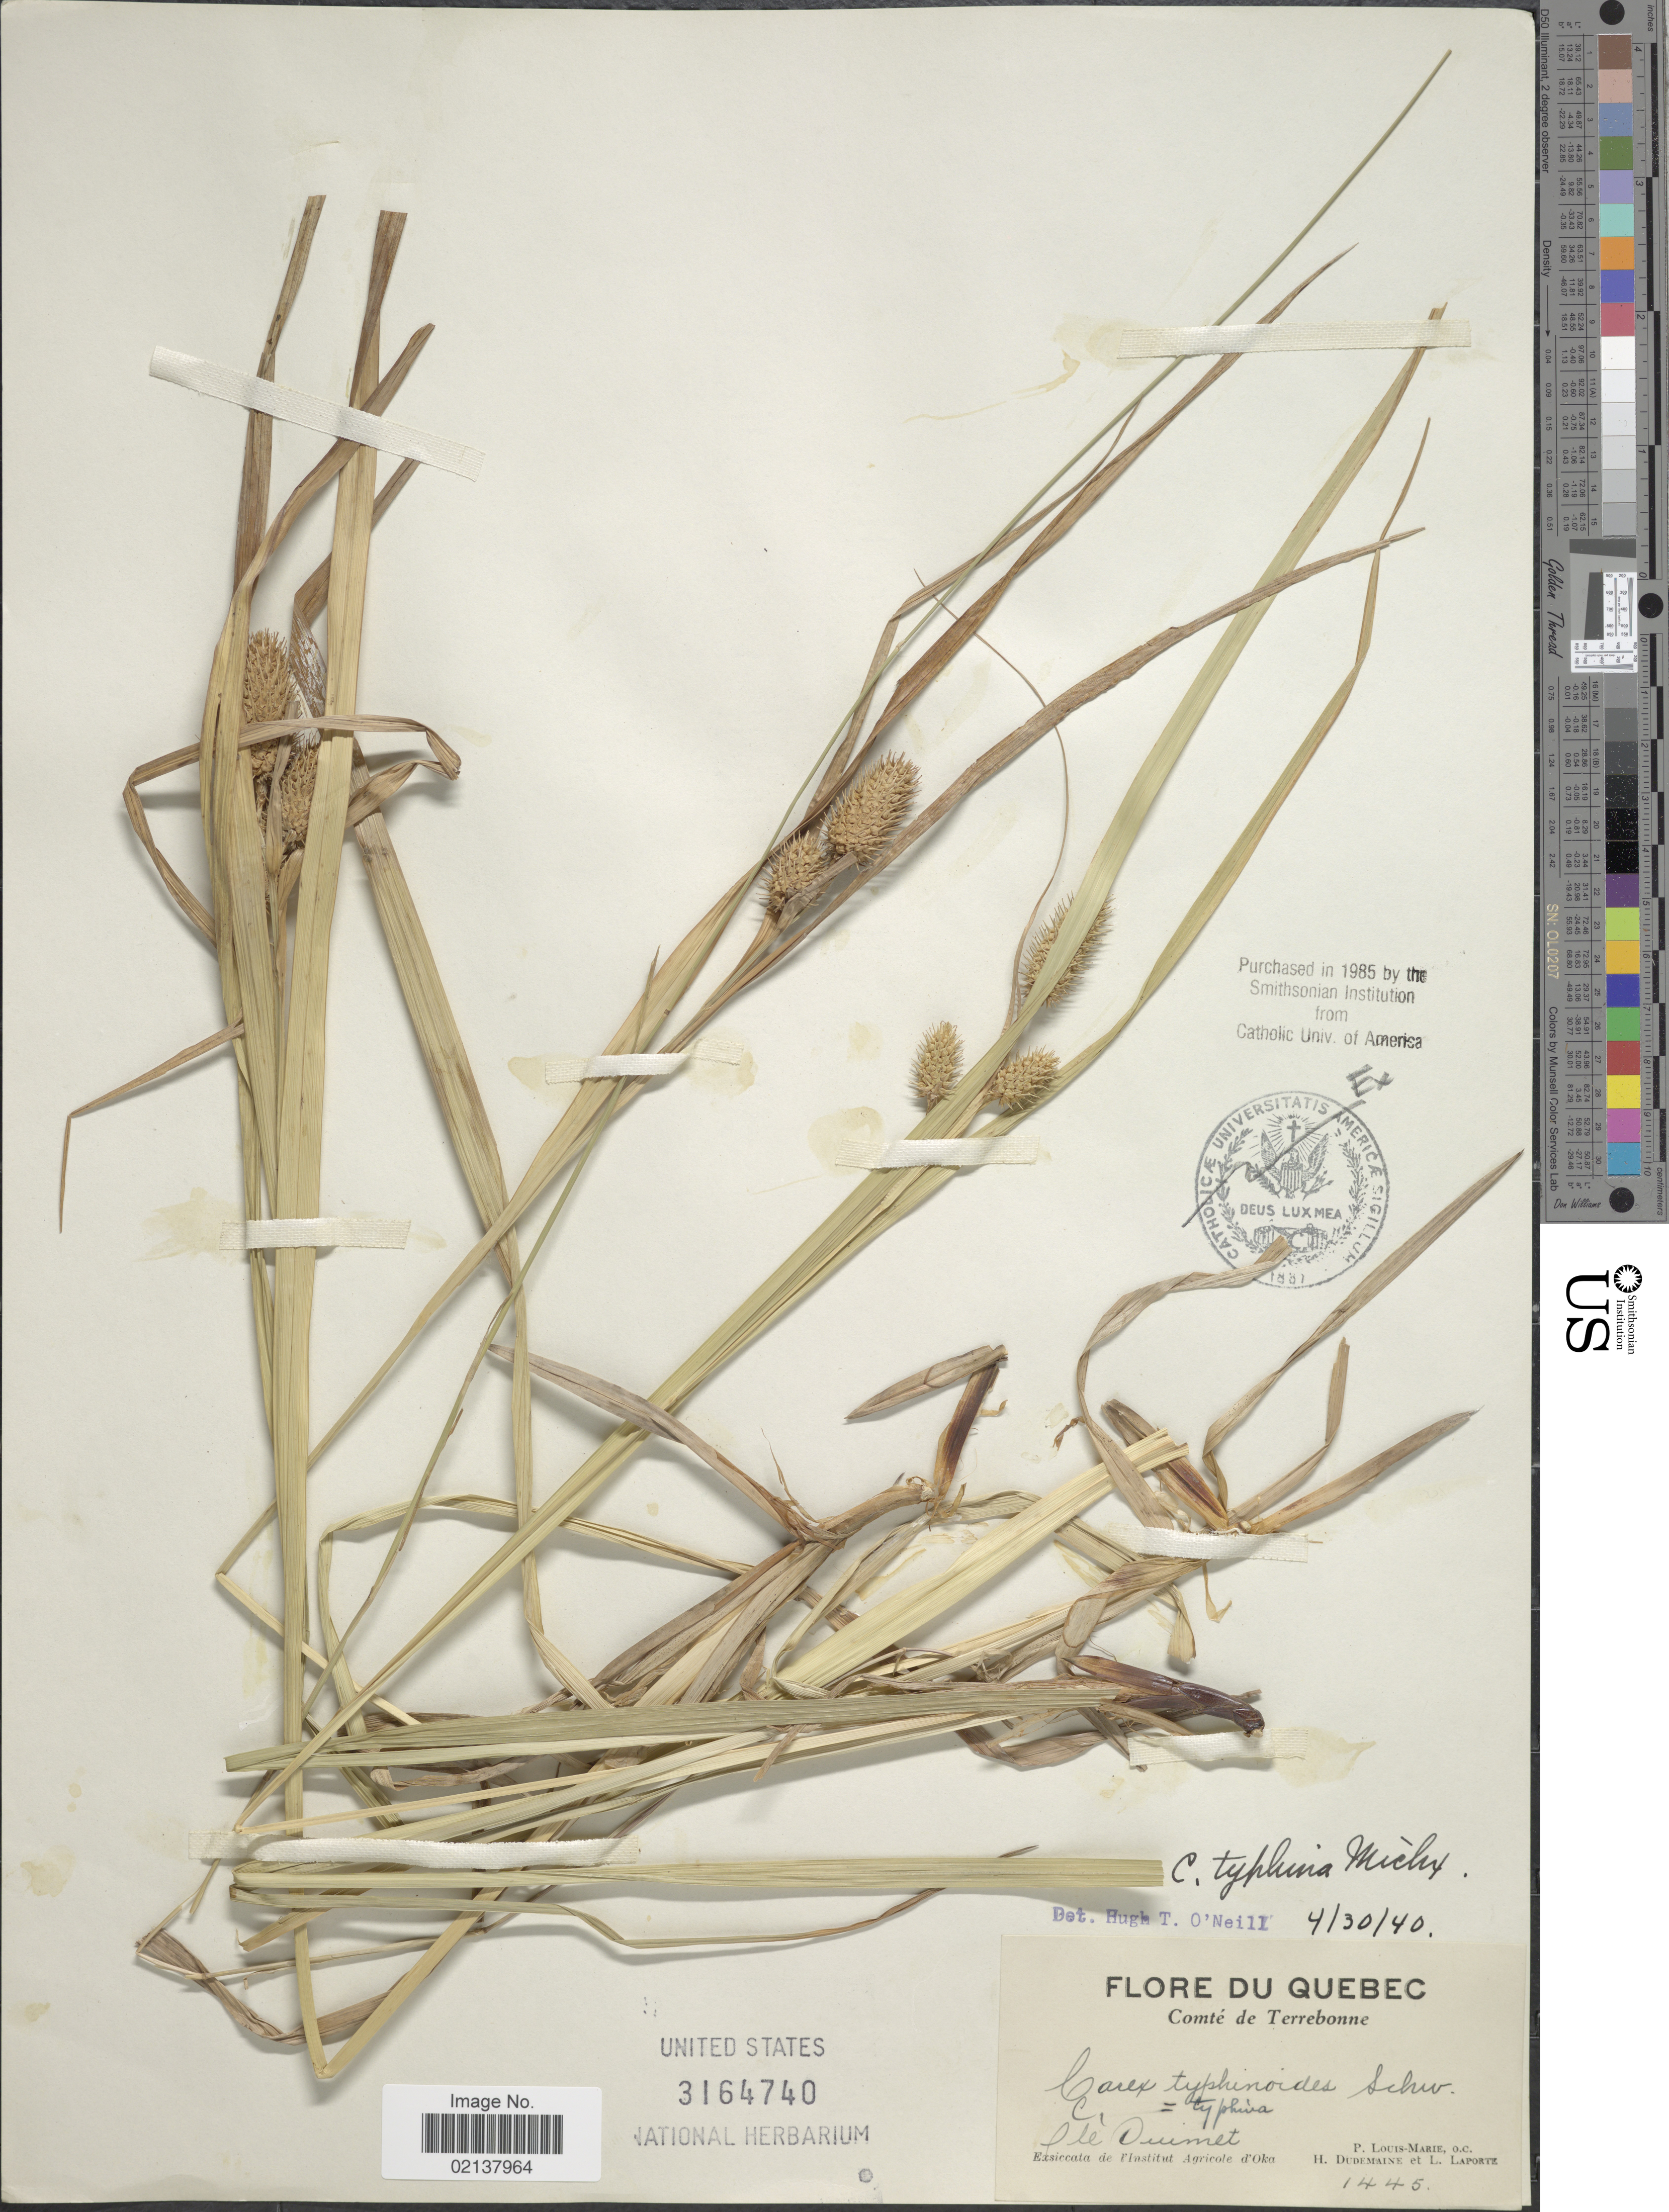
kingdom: Plantae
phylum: Tracheophyta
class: Liliopsida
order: Poales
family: Cyperaceae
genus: Carex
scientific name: Carex typhina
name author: Michx.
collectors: L.-M. LaLonde, H. Dumaine & L. Laporte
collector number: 1445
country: Canada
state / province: Quebec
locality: Comte de Terrebonne, Ile Ouimet.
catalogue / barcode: US 3164740